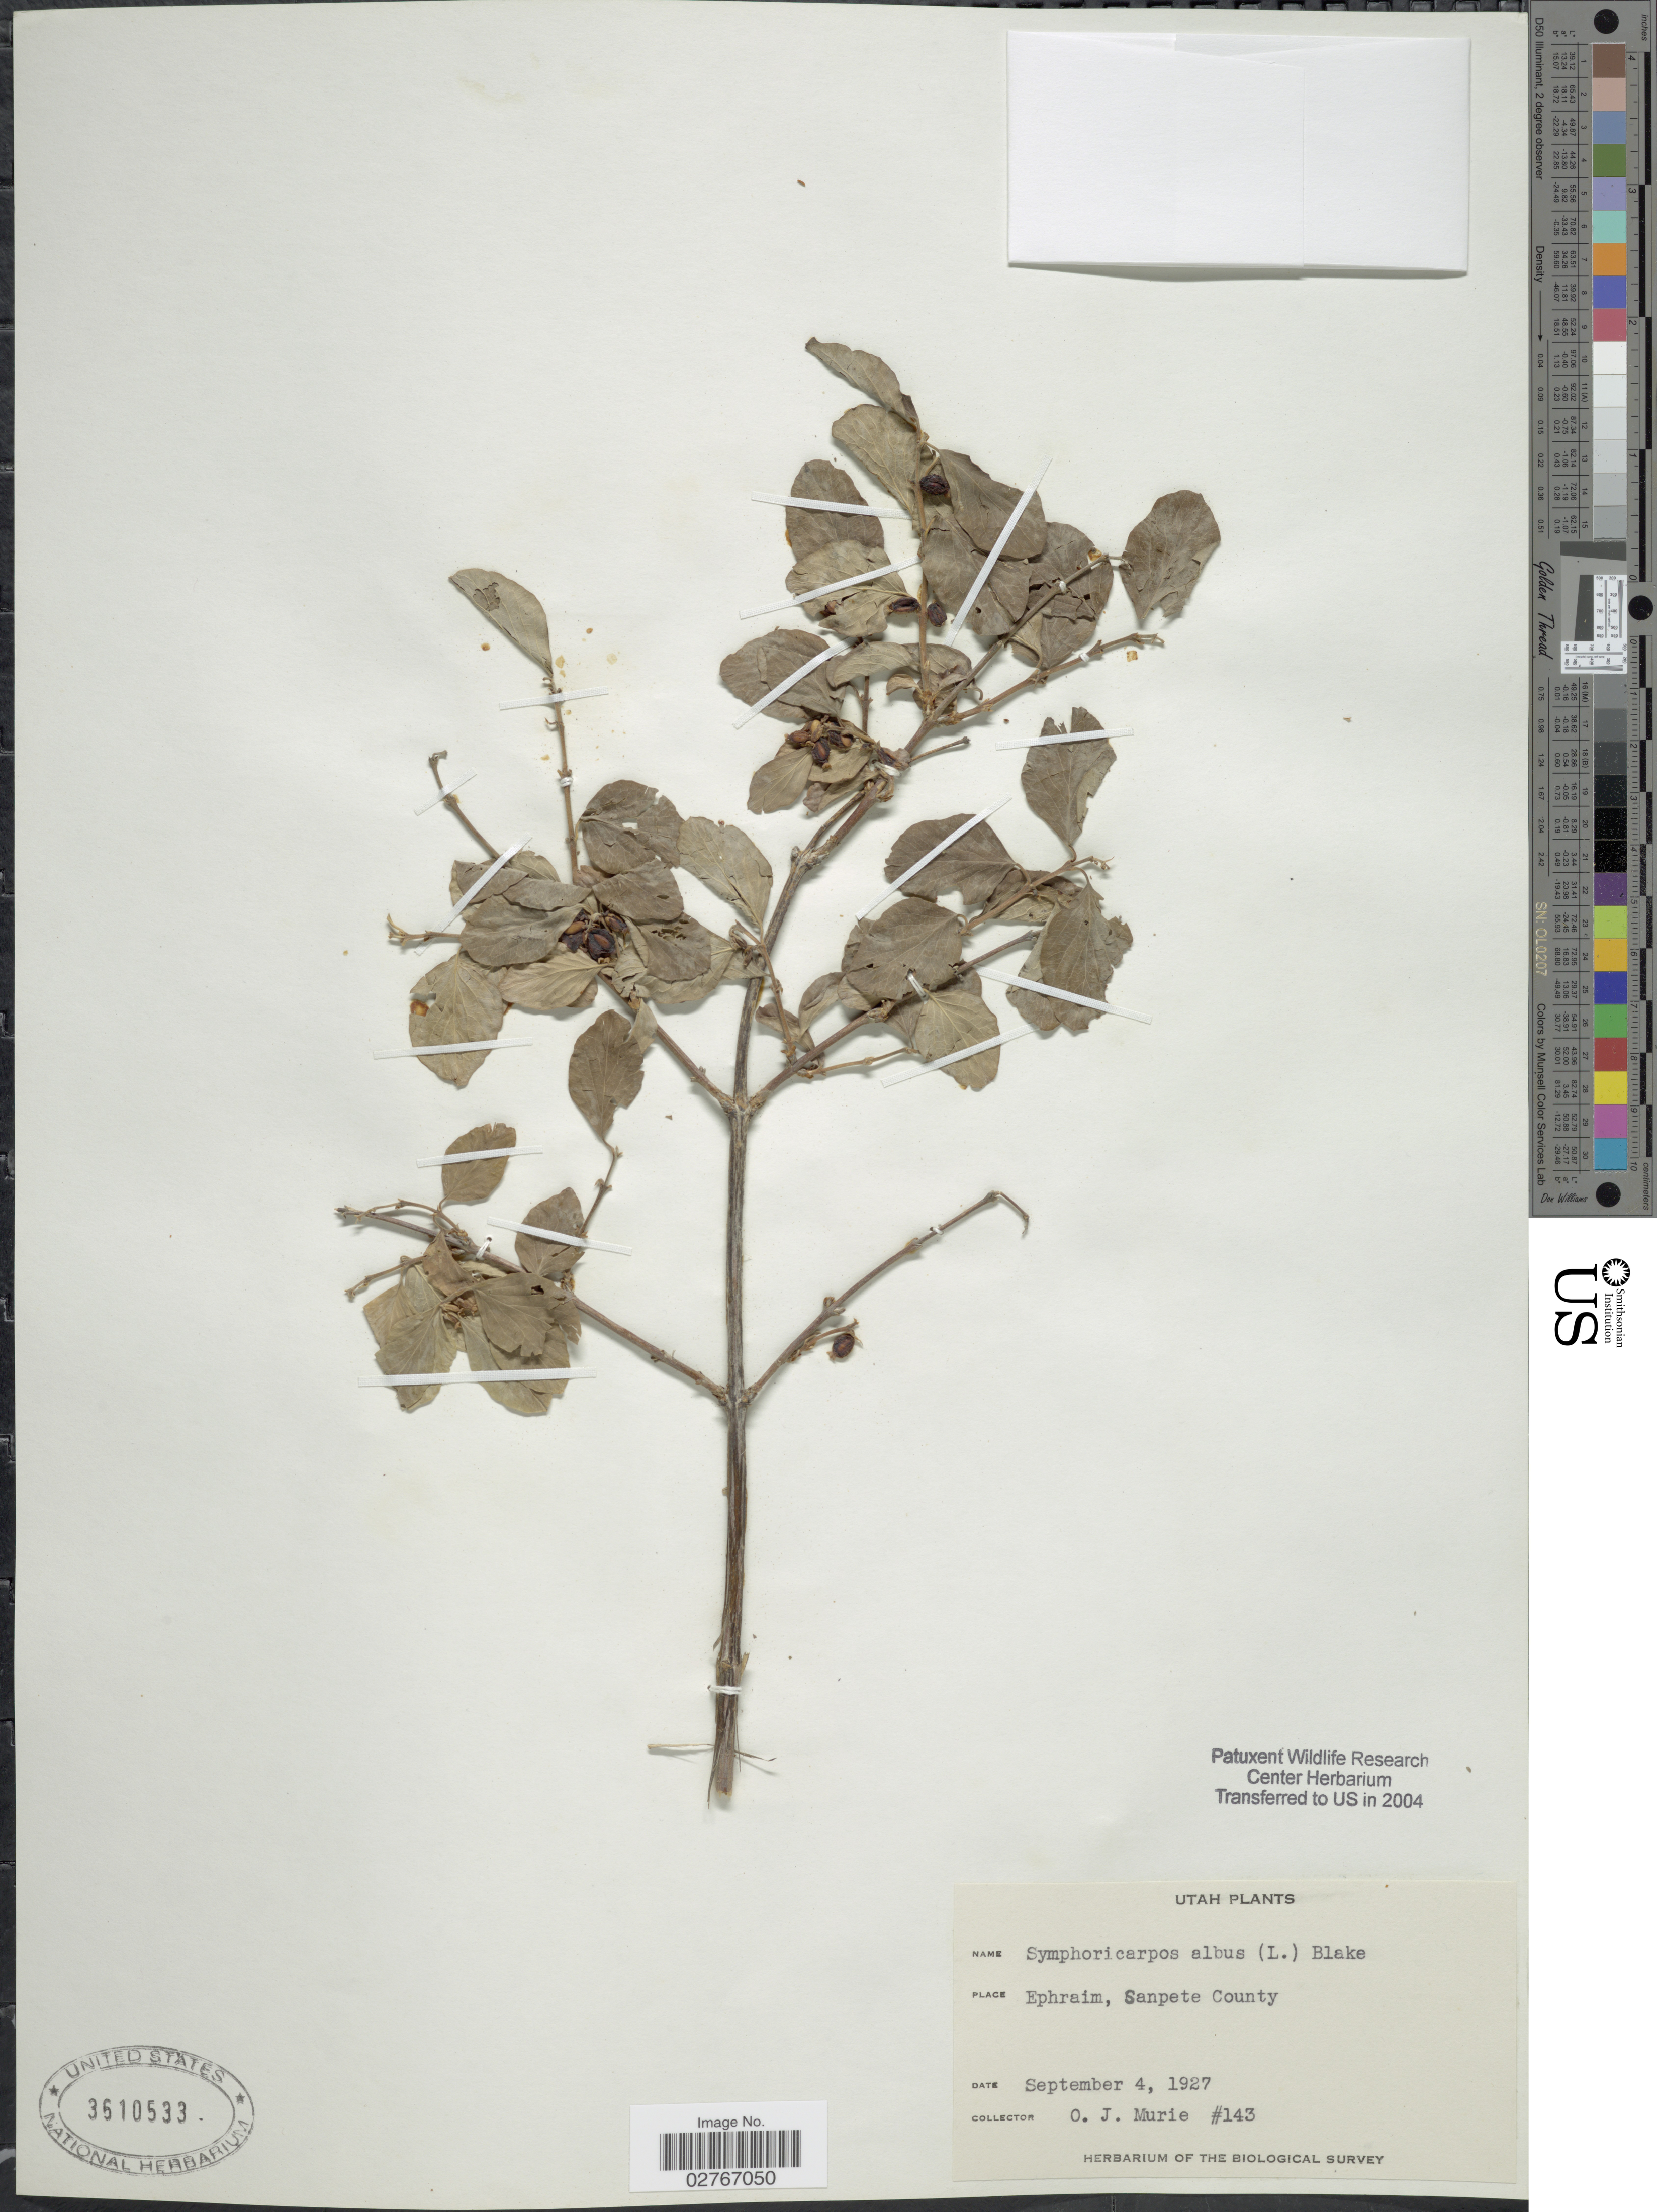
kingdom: Plantae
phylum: Tracheophyta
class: Magnoliopsida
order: Dipsacales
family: Caprifoliaceae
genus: Symphoricarpos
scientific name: Symphoricarpos albus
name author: (L.) S.F. Blake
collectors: O. Murie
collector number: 143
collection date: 1927-09-04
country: United States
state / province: Utah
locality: Ephraim, Sanpete County.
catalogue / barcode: US 3610533